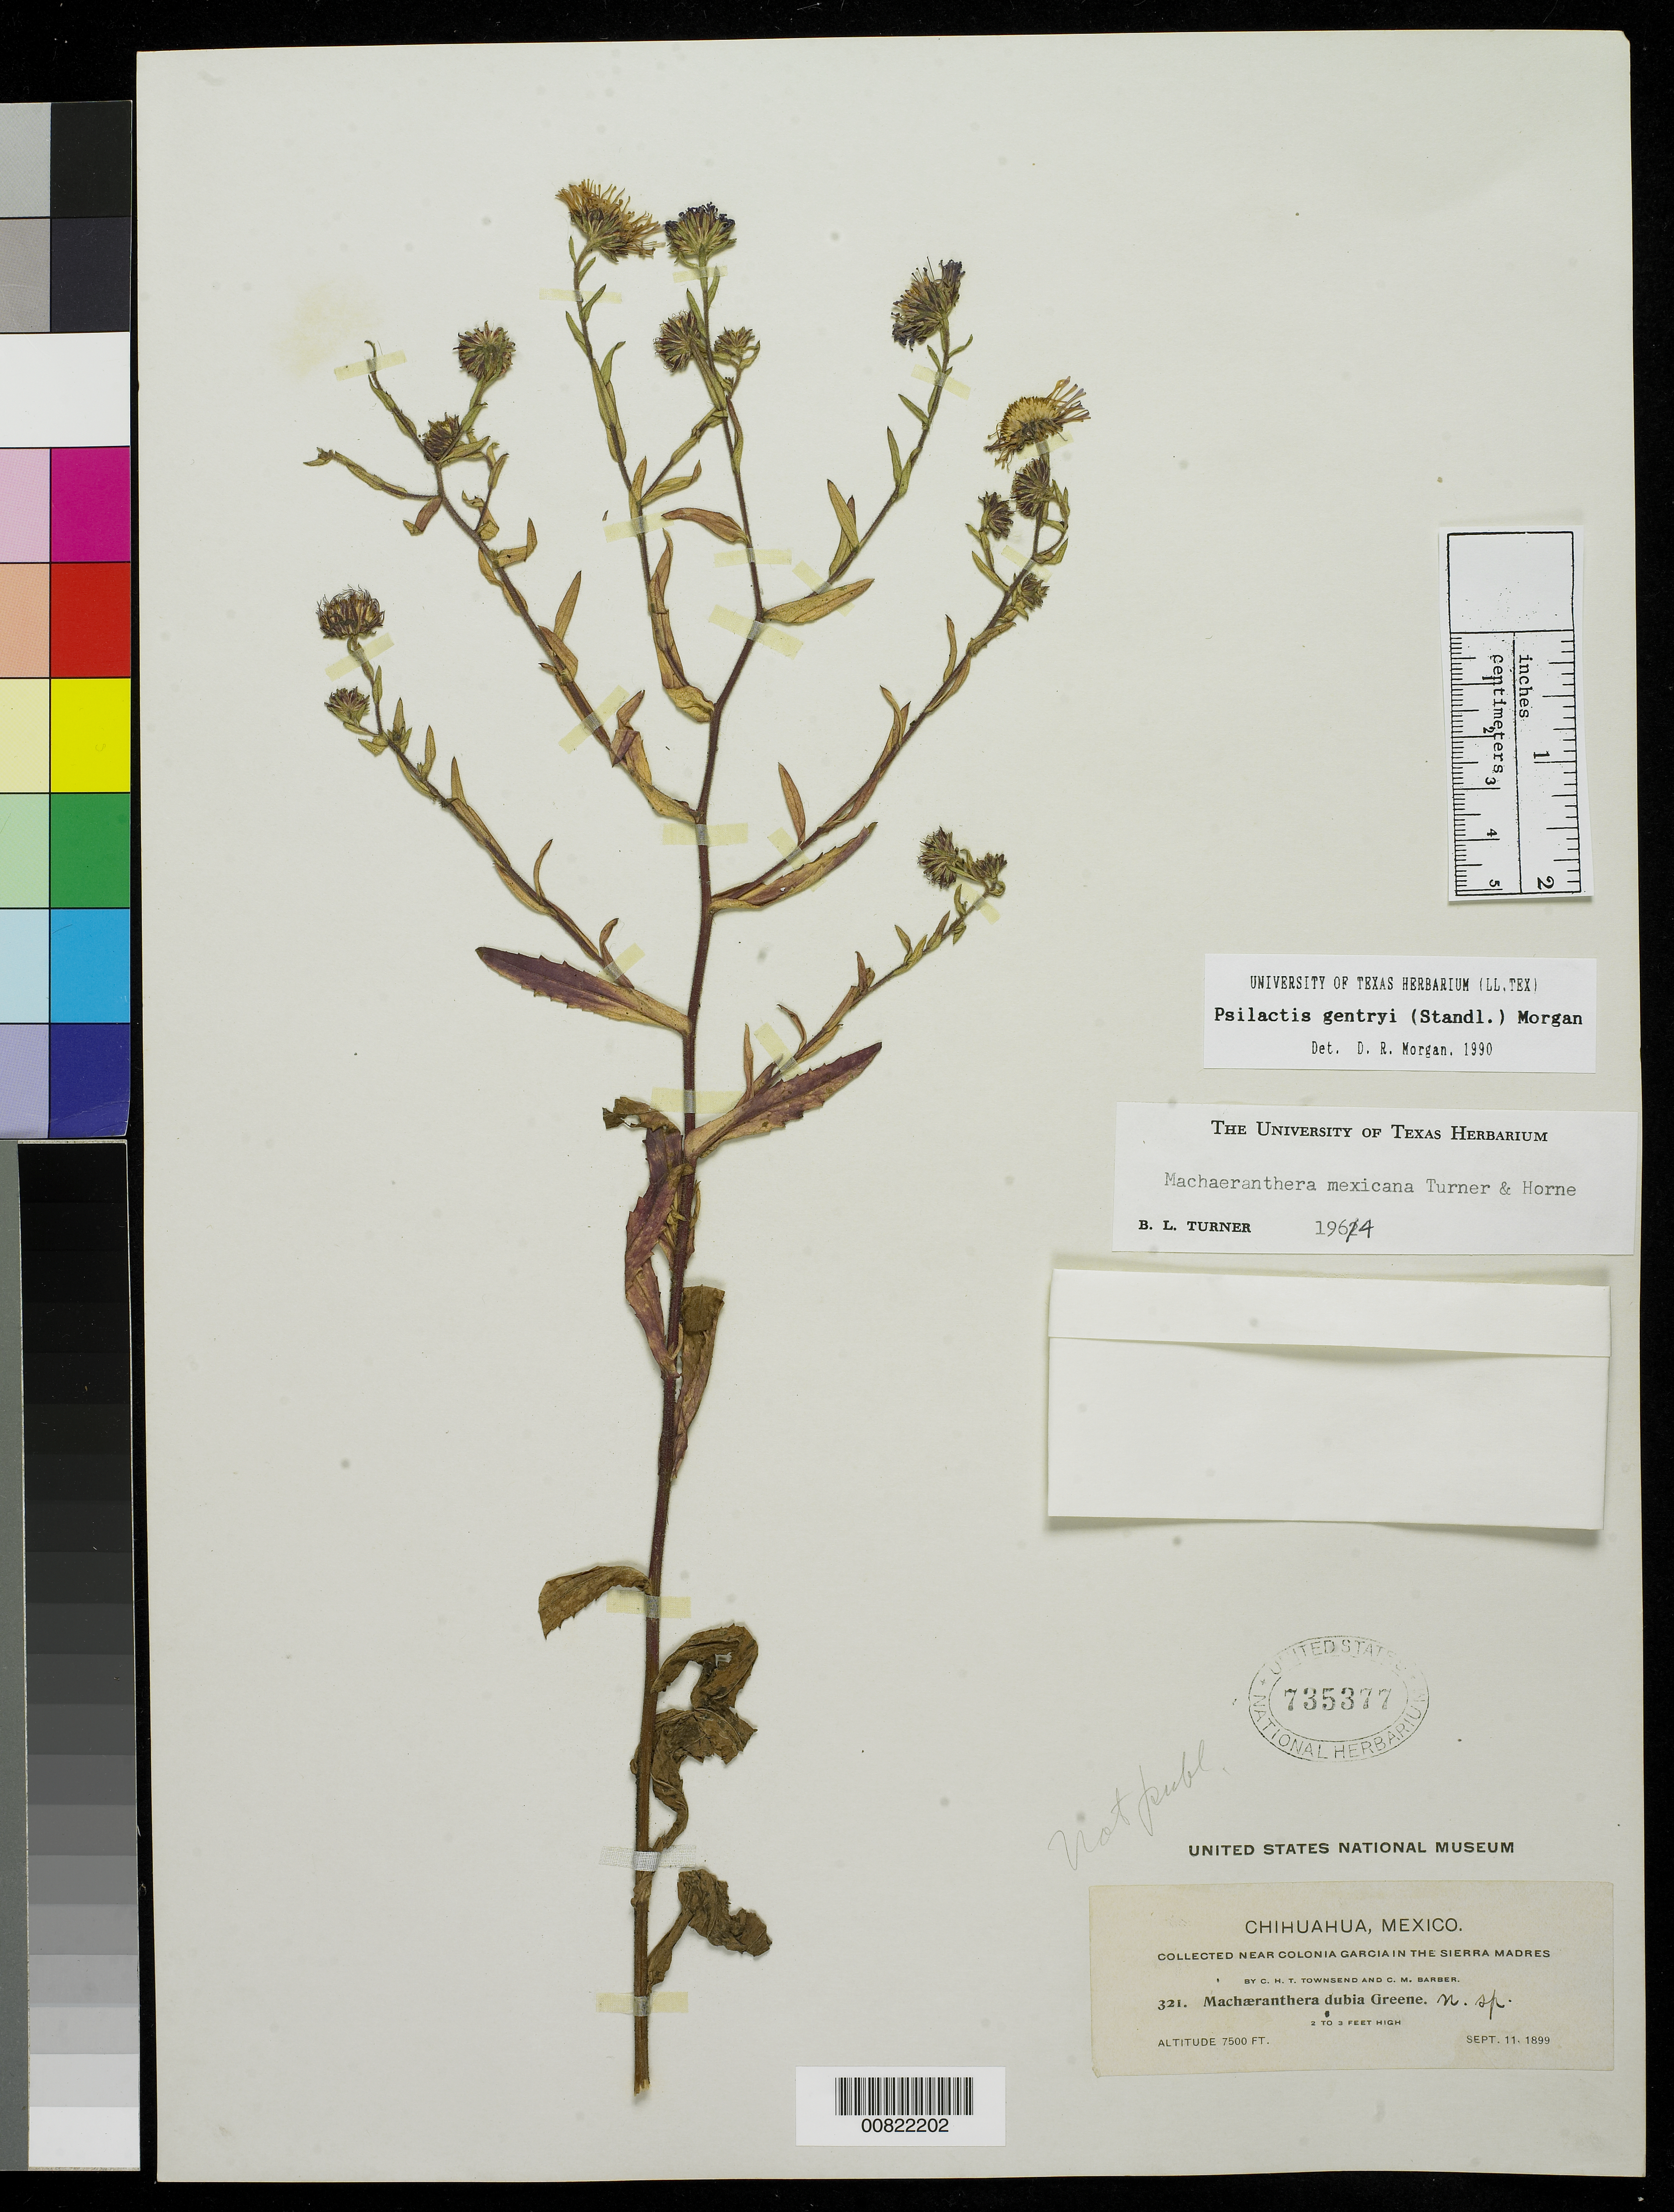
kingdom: Plantae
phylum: Tracheophyta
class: Magnoliopsida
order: Asterales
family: Asteraceae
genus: Psilactis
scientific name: Psilactis gentryi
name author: (Standl.) Morgan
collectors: C. H. T. Townsend & C. Barber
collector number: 321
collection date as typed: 11 Sep 1899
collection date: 1899-09-11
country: Mexico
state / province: Chihuahua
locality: Near Colonia García in the Sierra Madre, Chihuahua.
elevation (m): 2286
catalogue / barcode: US 735377